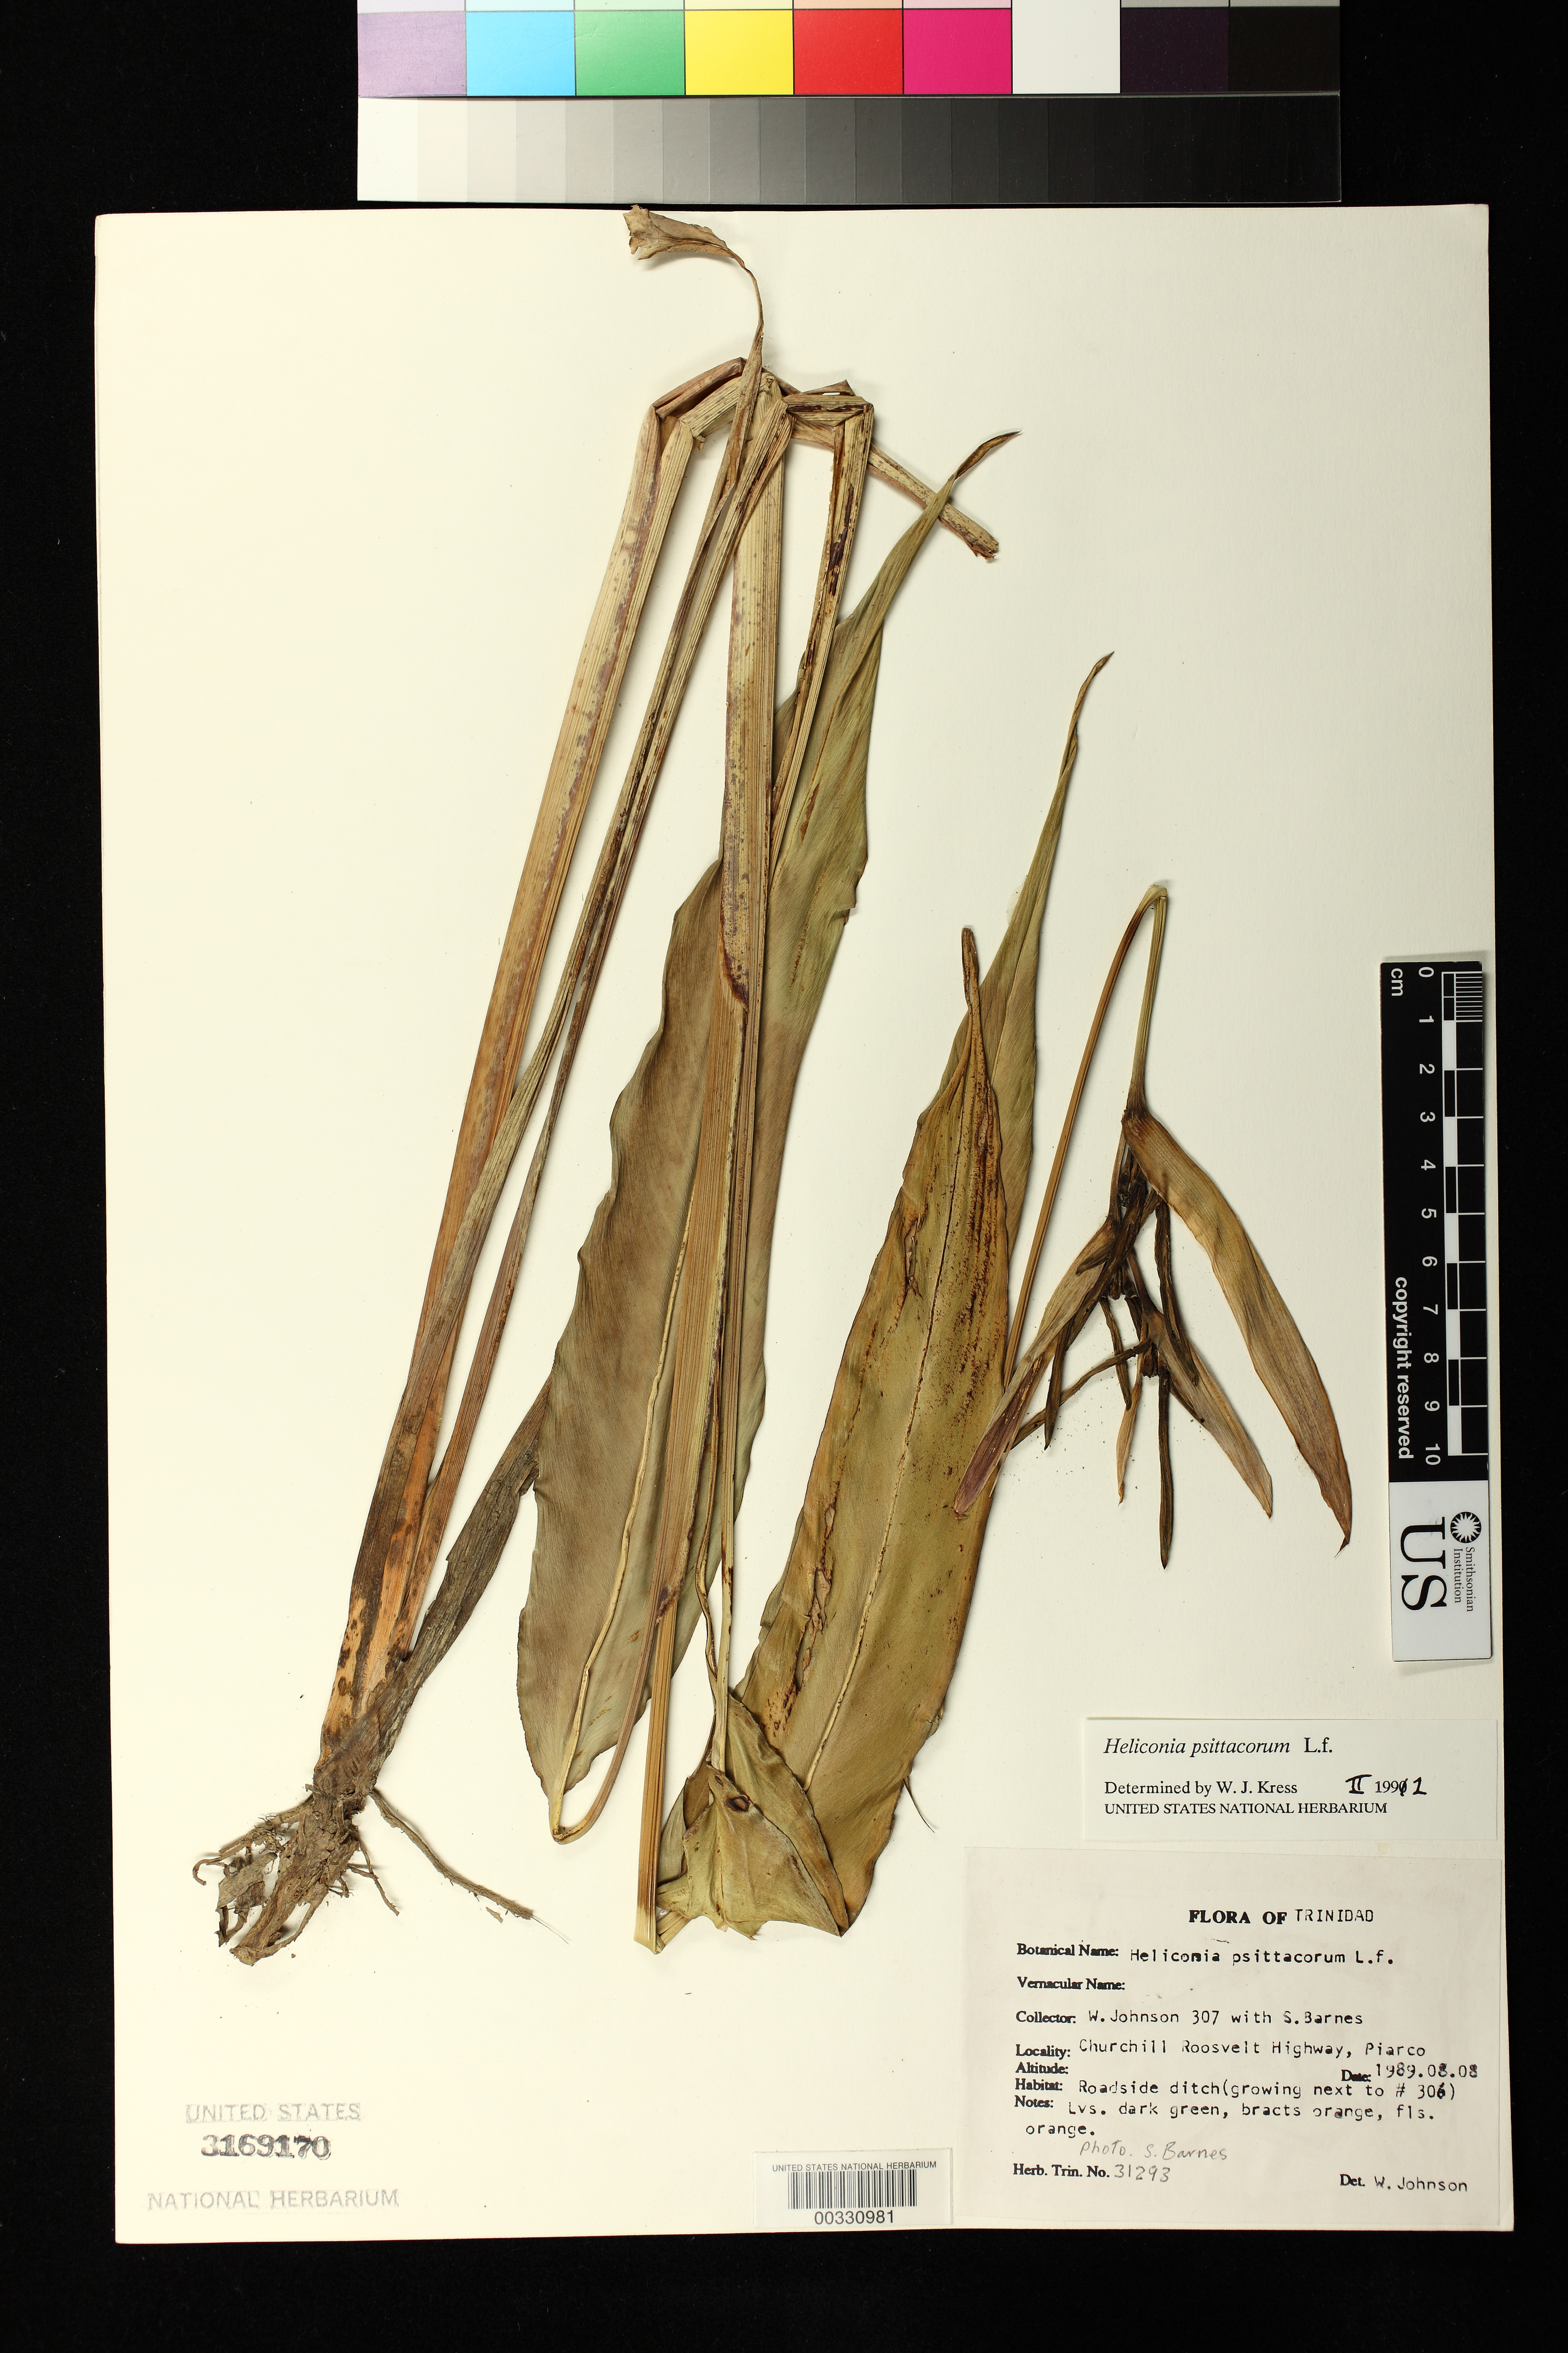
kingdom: Plantae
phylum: Tracheophyta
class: Liliopsida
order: Zingiberales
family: Heliconiaceae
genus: Heliconia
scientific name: Heliconia psittacorum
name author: L. f.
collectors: W. Johnson & S. Barnes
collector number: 307 / Herb Trin 31293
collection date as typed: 08 Aug 1989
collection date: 1989-08-08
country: Trinidad and Tobago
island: Trinidad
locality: Churchill roosvelt highway, piarco, growing next to wj # 306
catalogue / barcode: US 3169170